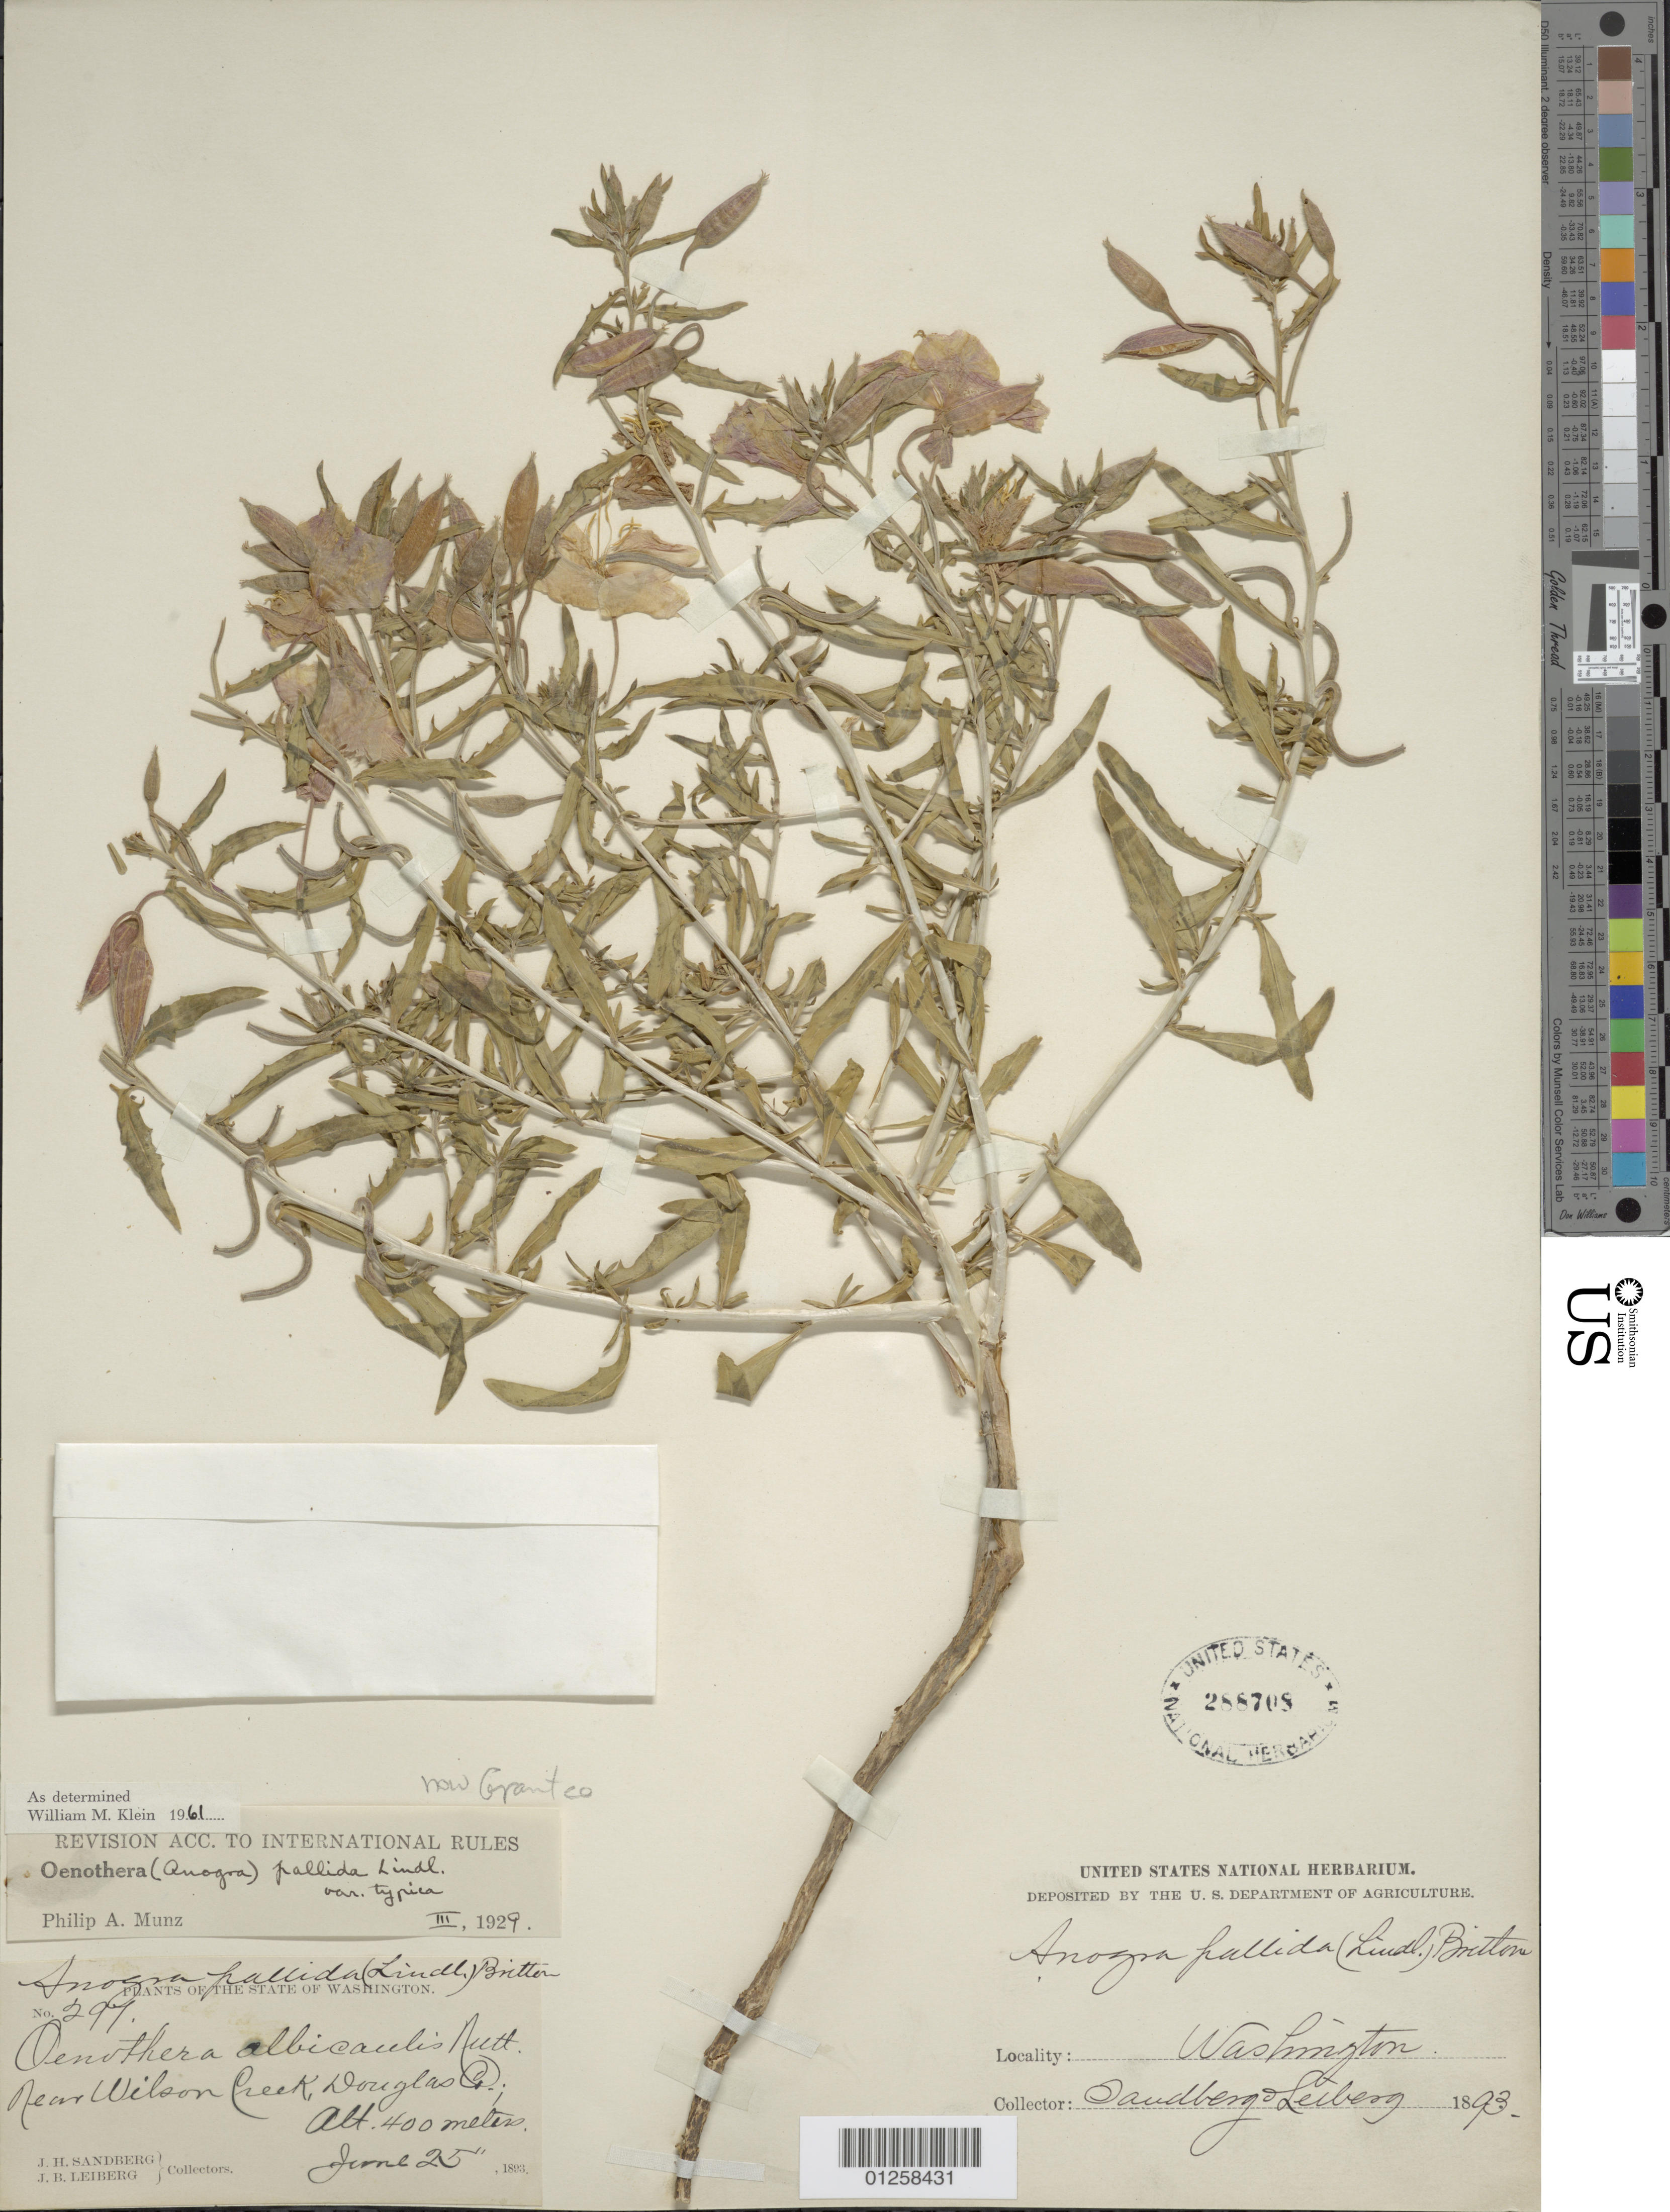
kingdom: Plantae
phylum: Tracheophyta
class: Magnoliopsida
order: Myrtales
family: Onagraceae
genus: Oenothera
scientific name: Oenothera pallida subsp. pallida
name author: Lindl.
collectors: J. H. Sandberg & J. Leiberg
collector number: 297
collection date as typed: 25 Jun 1893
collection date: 1893-06-25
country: United States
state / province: Washington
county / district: Douglas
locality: Near Wilson Creek.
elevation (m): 400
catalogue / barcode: US 288708